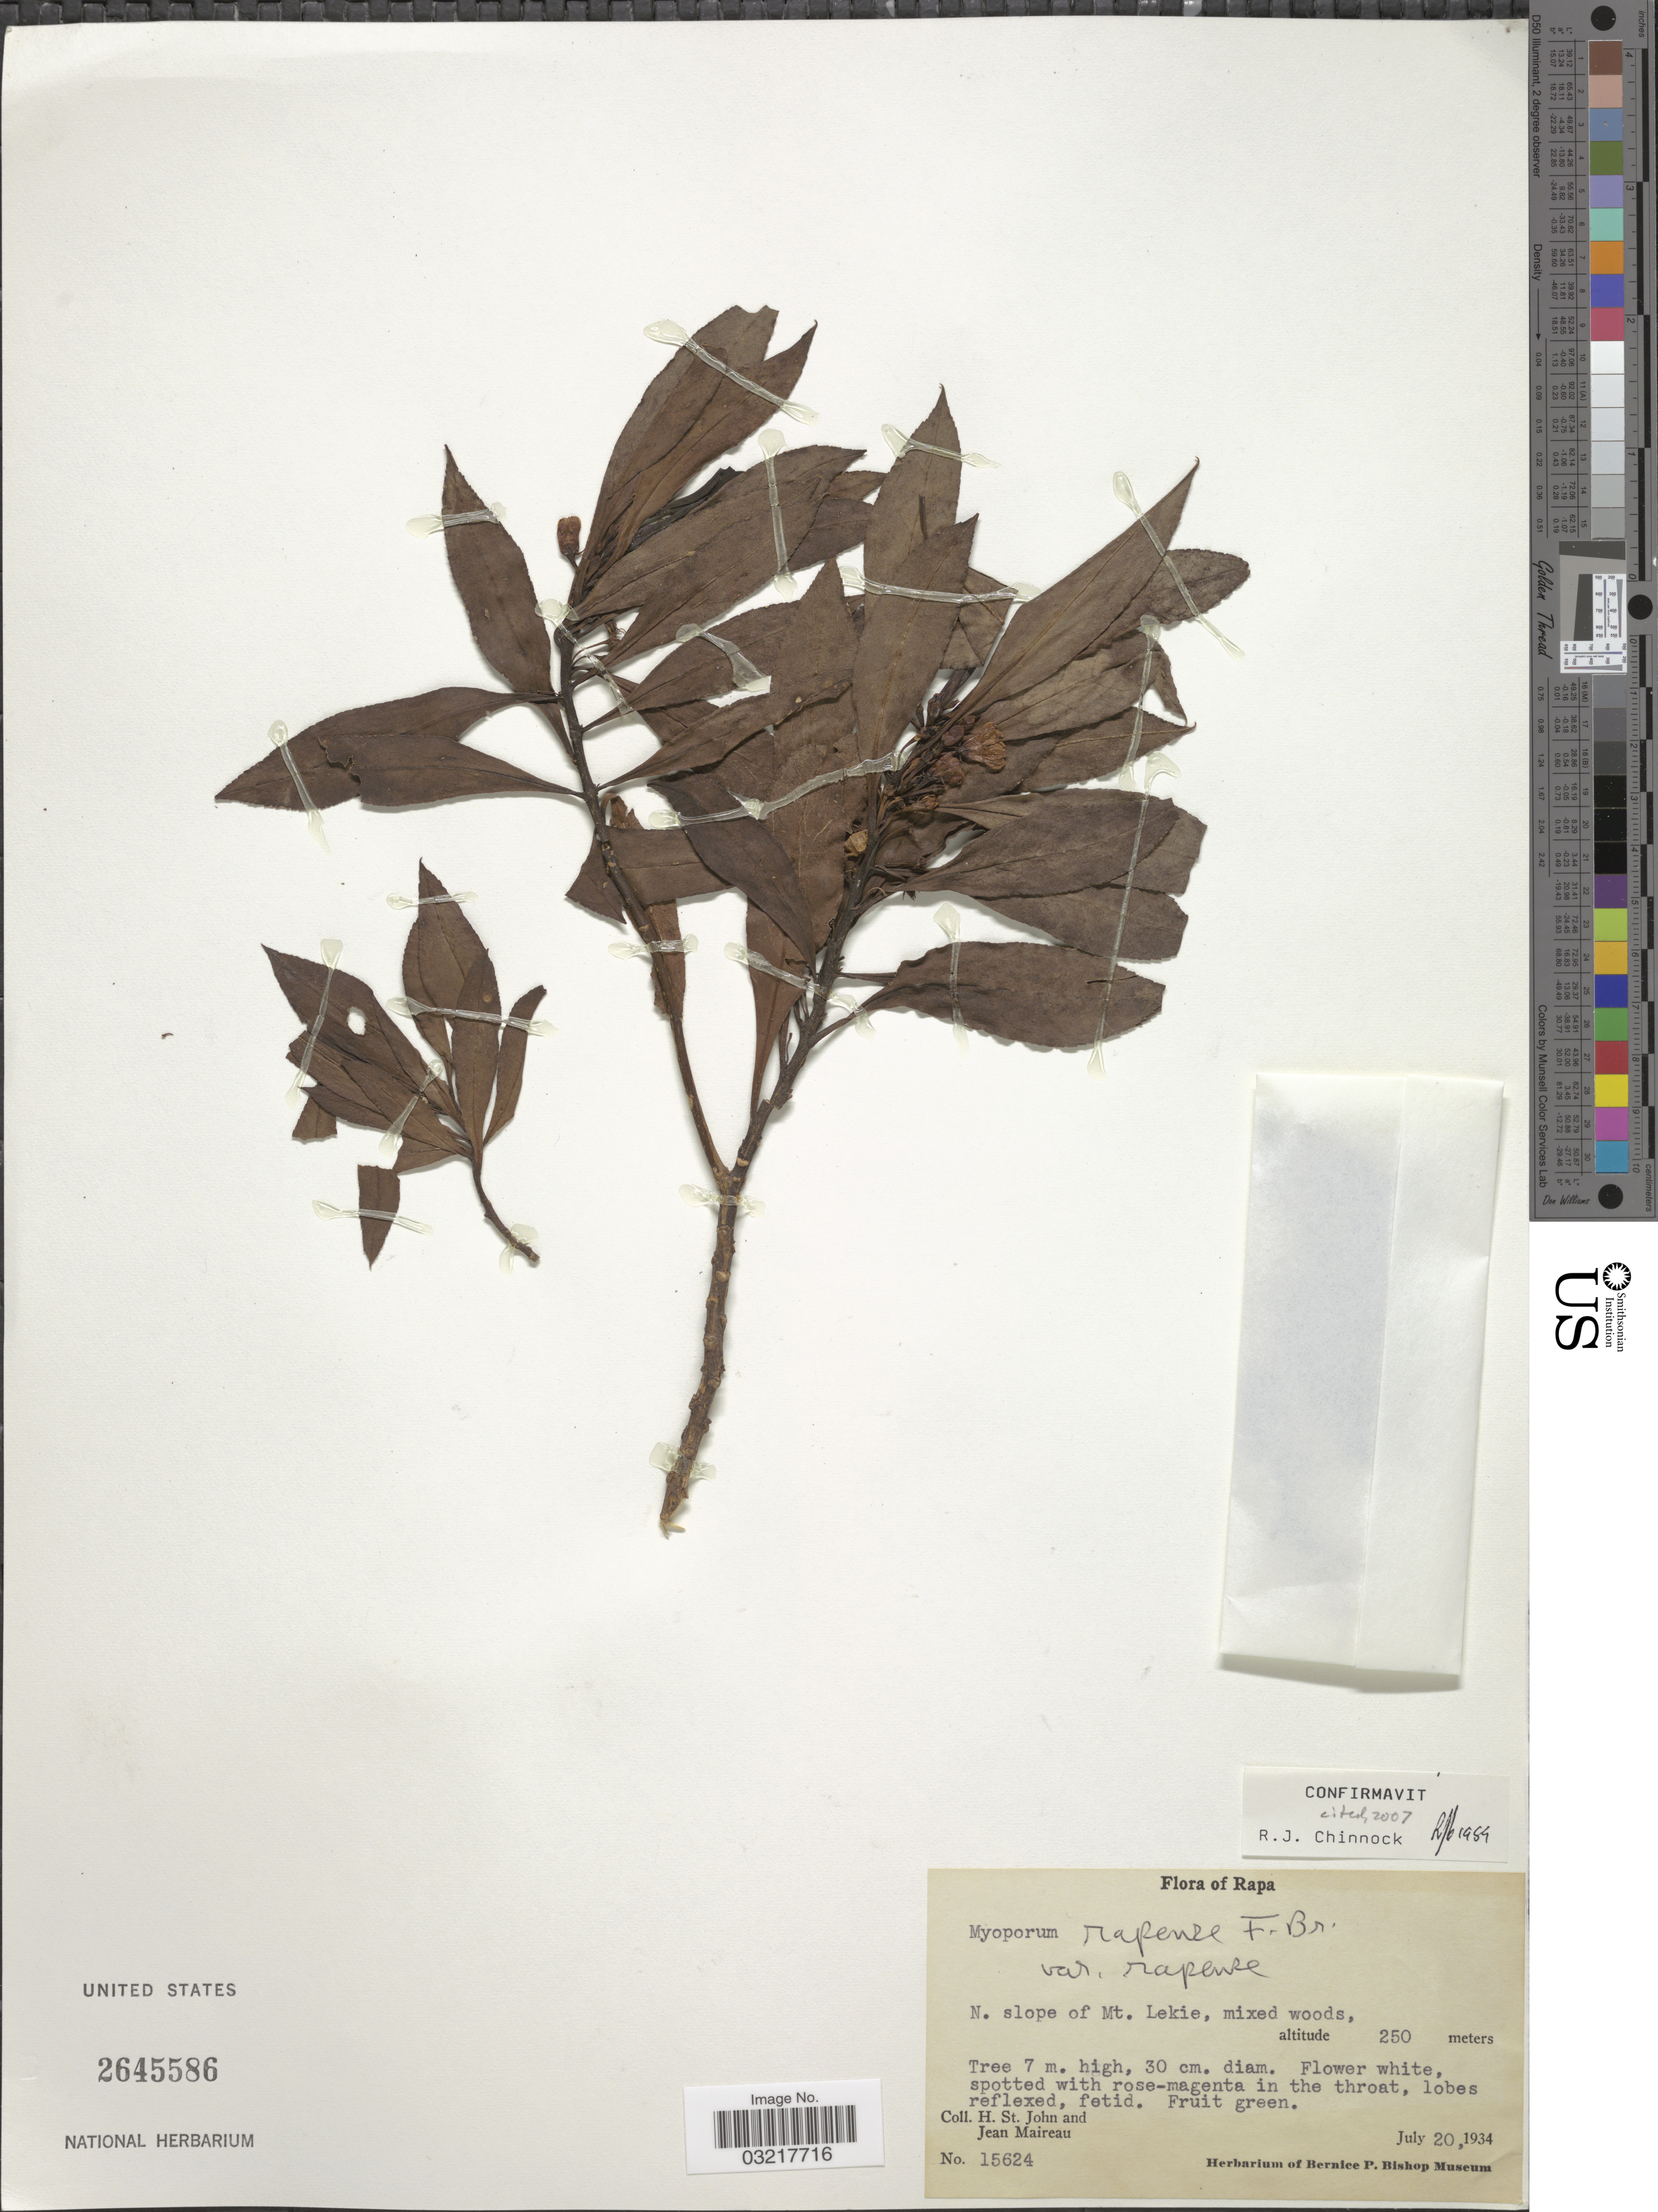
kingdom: Plantae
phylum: Tracheophyta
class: Magnoliopsida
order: Lamiales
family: Scrophulariaceae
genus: Myoporum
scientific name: Myoporum rapense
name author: F. Br.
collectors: H. St. John & J. Maireau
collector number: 15624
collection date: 1934-07-20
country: French Polynesia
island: Rapa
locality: Rapa. N. slope of Mt. Lekie.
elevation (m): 250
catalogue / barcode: US 2645586